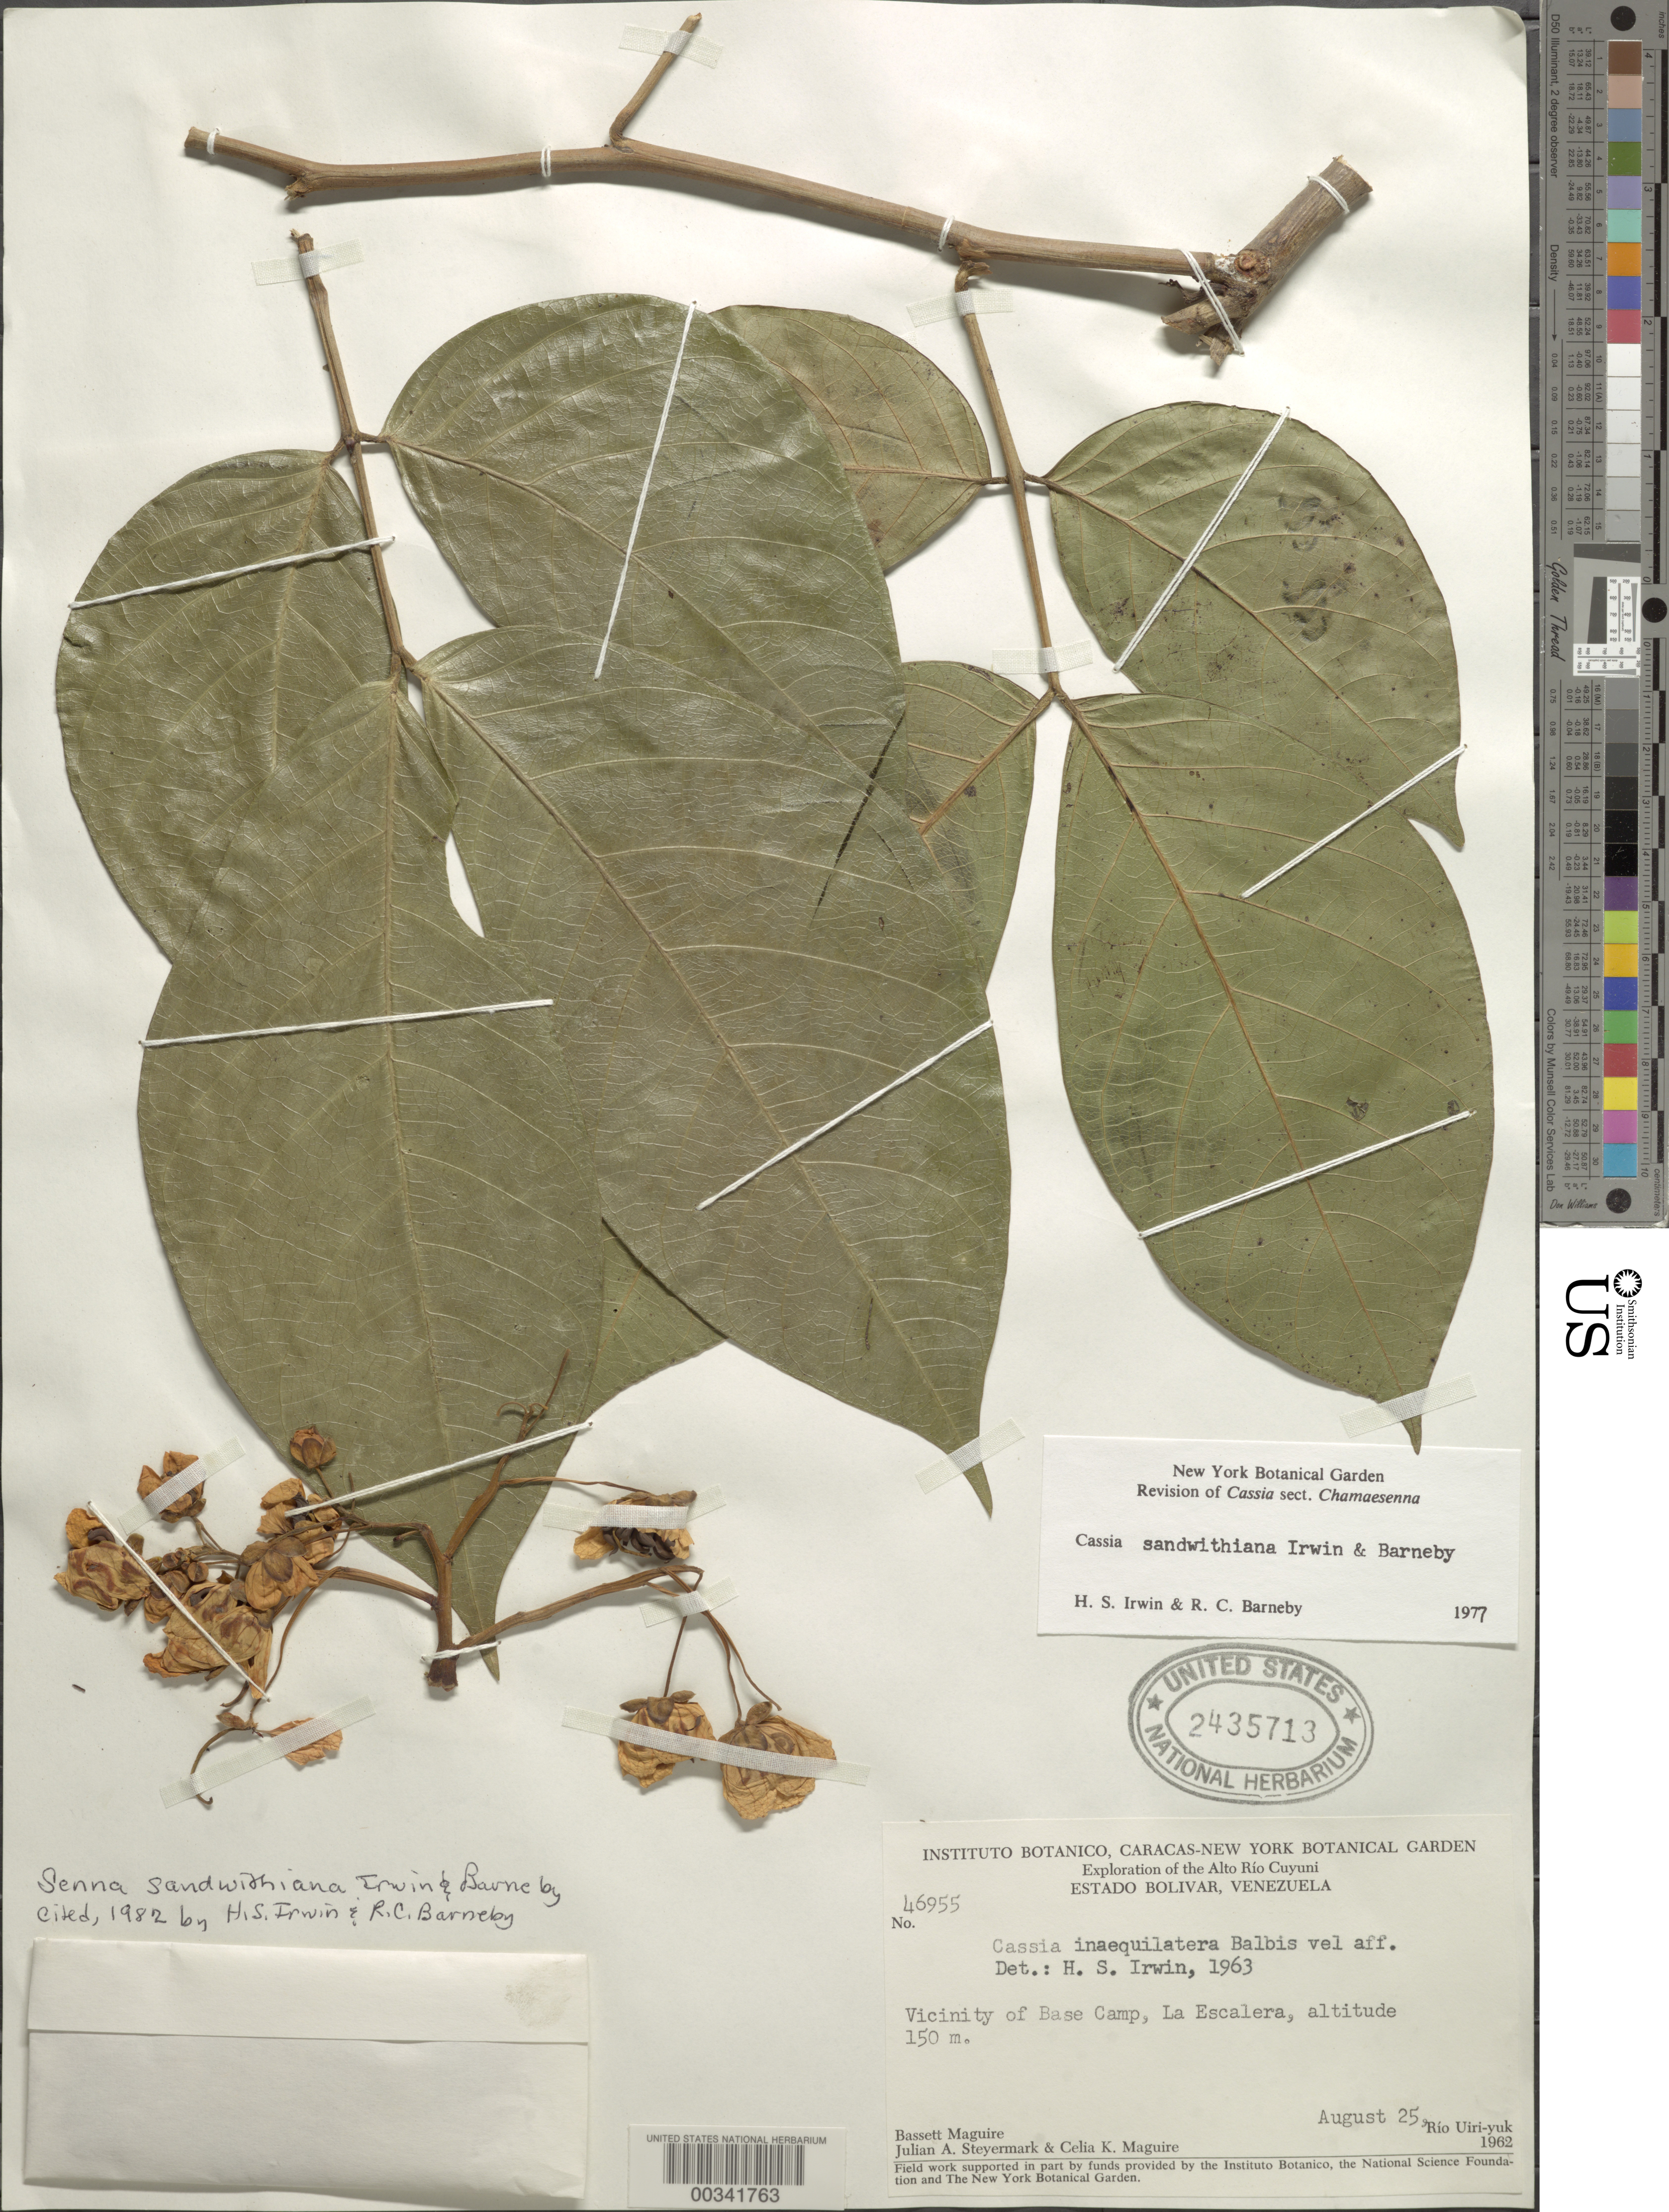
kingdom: Plantae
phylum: Tracheophyta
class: Magnoliopsida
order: Fabales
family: Fabaceae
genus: Senna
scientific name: Senna sandwithiana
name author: H.S. Irwin & Barneby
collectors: B. Maguire, J. Steyermark & C. K. Maguire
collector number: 46955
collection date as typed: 25 Aug 1962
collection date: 1962-08-25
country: Venezuela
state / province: Bolivar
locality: Vicinity of base camp, la escalera; rio uiri-yuk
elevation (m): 150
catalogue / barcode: US 2435713